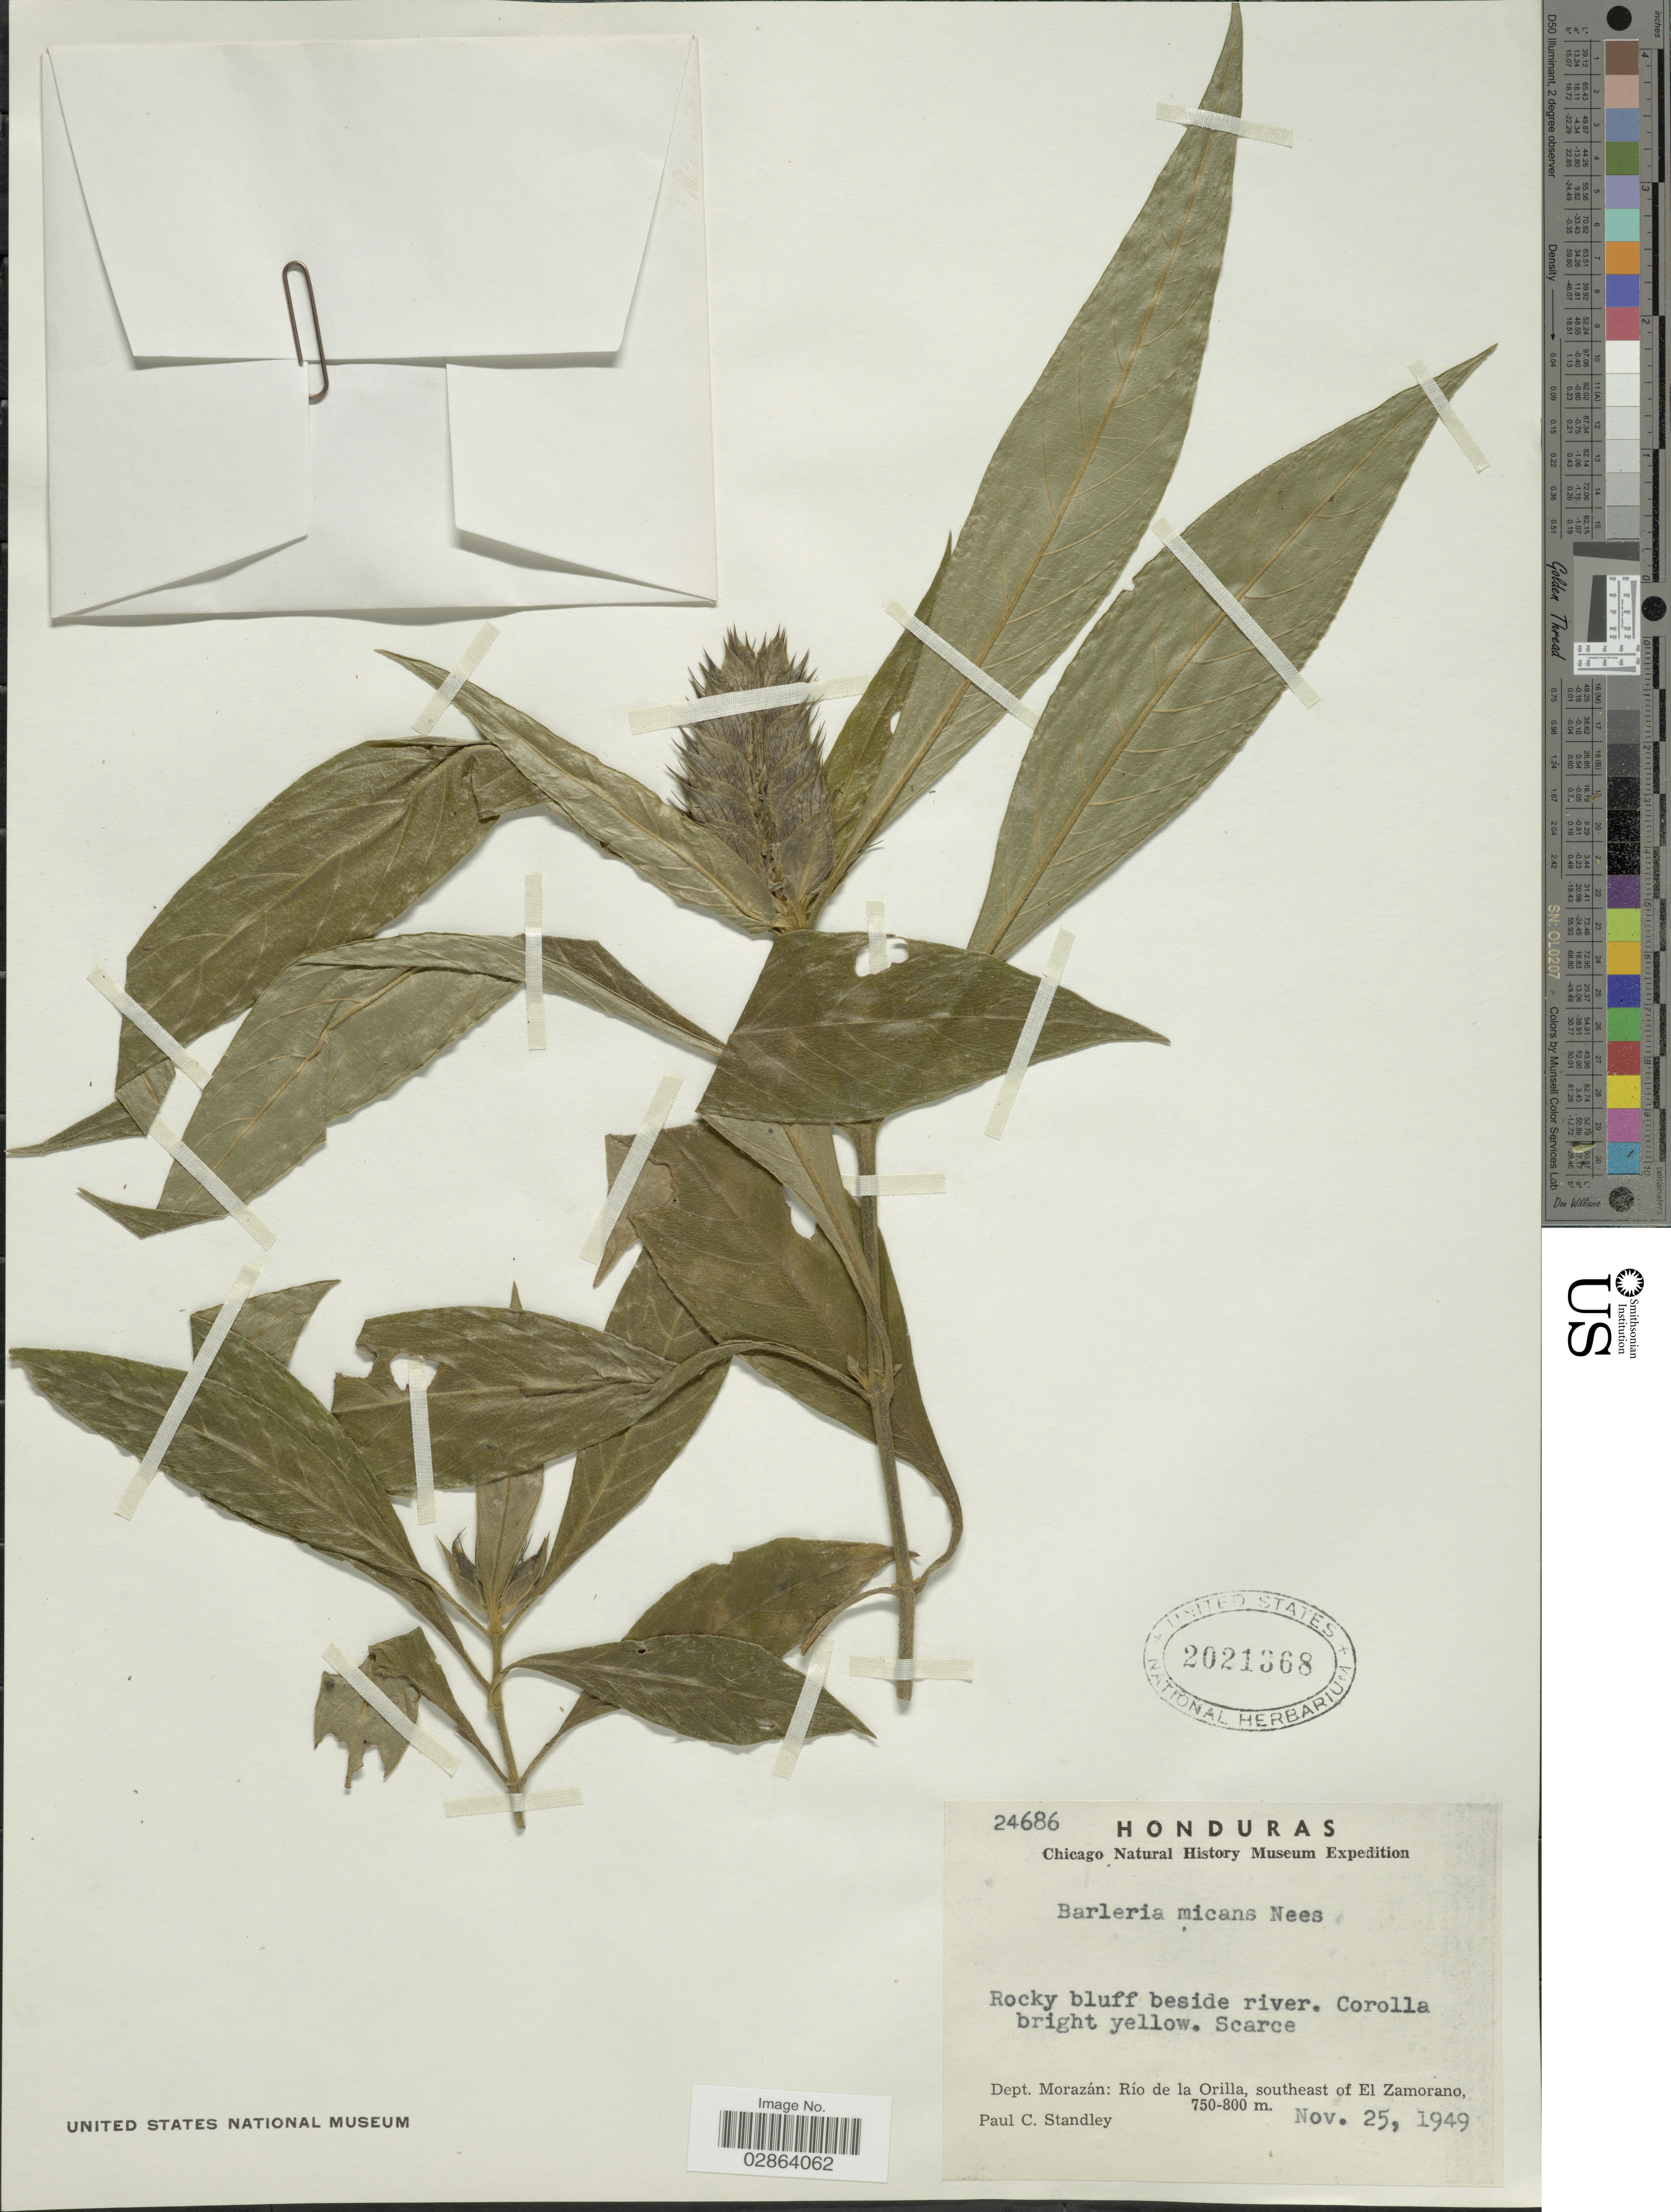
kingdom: Plantae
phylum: Tracheophyta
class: Magnoliopsida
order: Lamiales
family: Acanthaceae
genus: Barleria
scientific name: Barleria oenotheroides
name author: Dum. Cours.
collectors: P. C. Standley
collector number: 24686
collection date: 1949-11-25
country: Honduras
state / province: Fco. Morazán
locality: Dept. Morazán: Rio de la Orilla, southeast of El Zamorano.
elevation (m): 750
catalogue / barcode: US 2021368